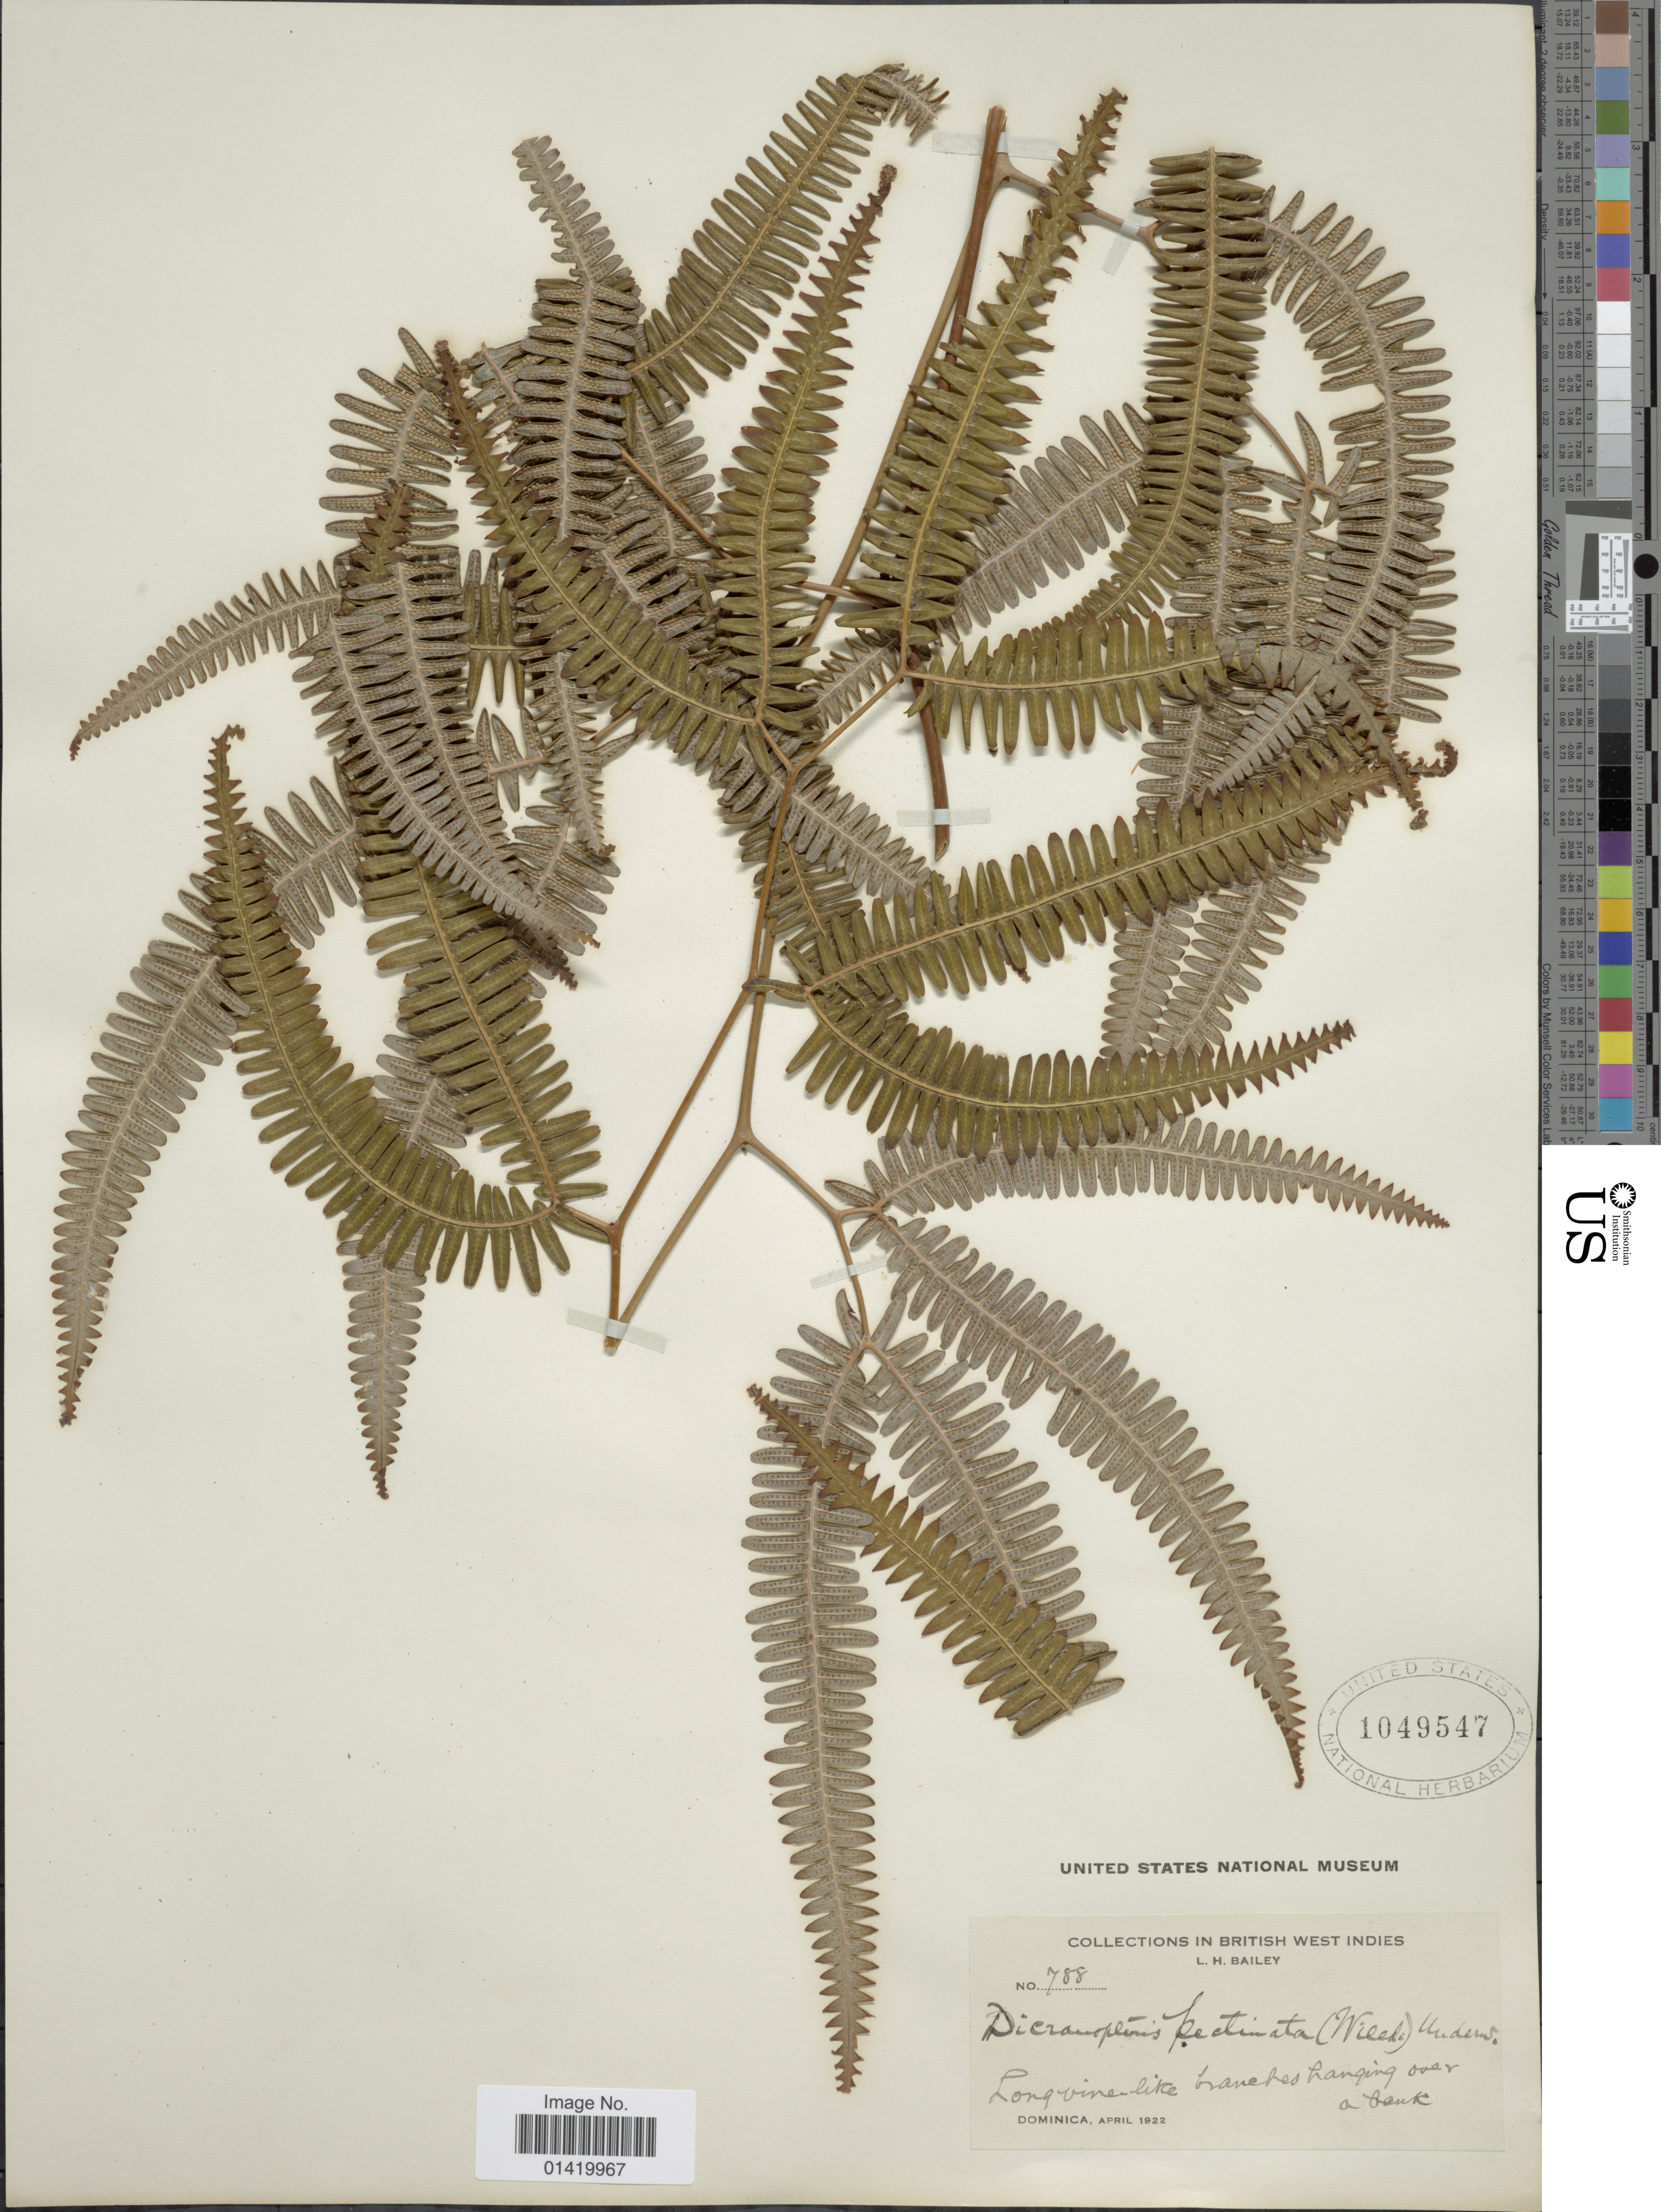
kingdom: Plantae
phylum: Tracheophyta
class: Polypodiopsida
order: Gleicheniales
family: Gleicheniaceae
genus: Gleichenella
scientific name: Gleichenella pectinata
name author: (Willd.) Ching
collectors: L. H. Bailey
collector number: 788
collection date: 1922-04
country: Dominica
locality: British West Indies, Long vine-like branches hanging over a bank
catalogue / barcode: US 1049547